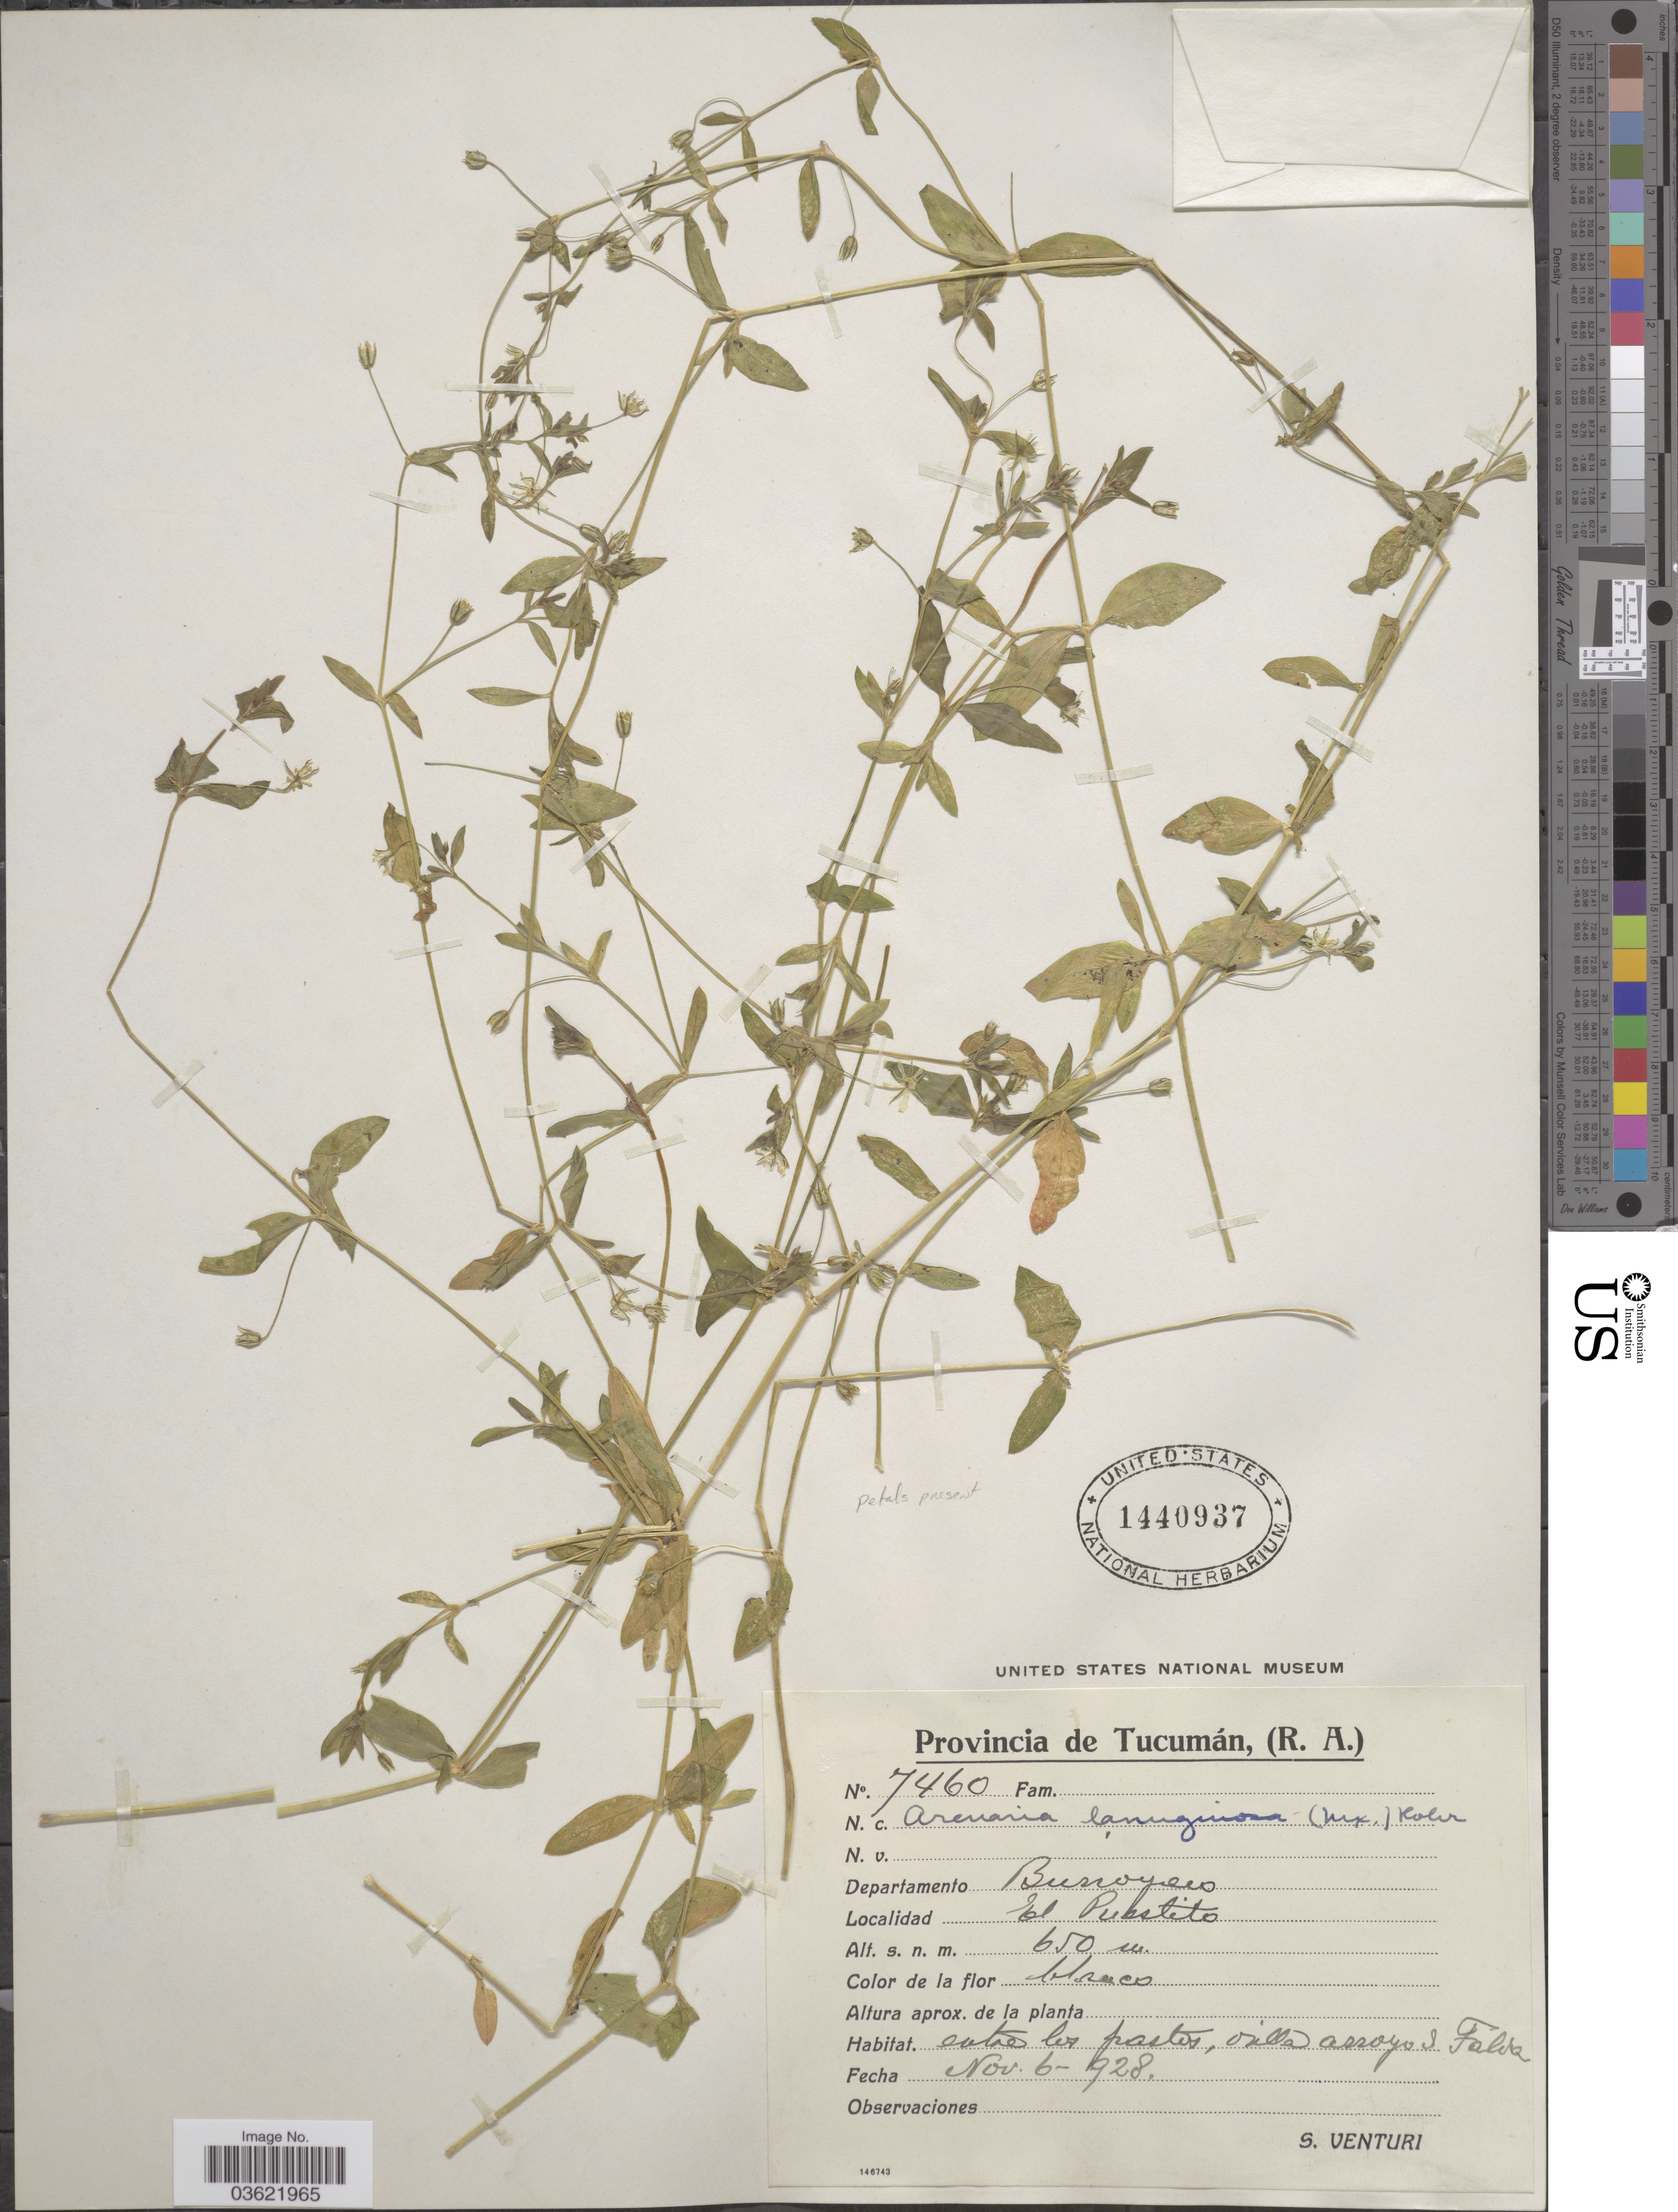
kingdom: Plantae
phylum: Tracheophyta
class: Magnoliopsida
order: Caryophyllales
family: Caryophyllaceae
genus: Arenaria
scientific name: Arenaria lanuginosa var. megalantha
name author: Rohrb.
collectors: S. Venturi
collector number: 7460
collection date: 1928-11-06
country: Argentina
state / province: Tucuman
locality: Departamento Burroyaco. El Puestito.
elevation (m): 650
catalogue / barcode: US 1440937